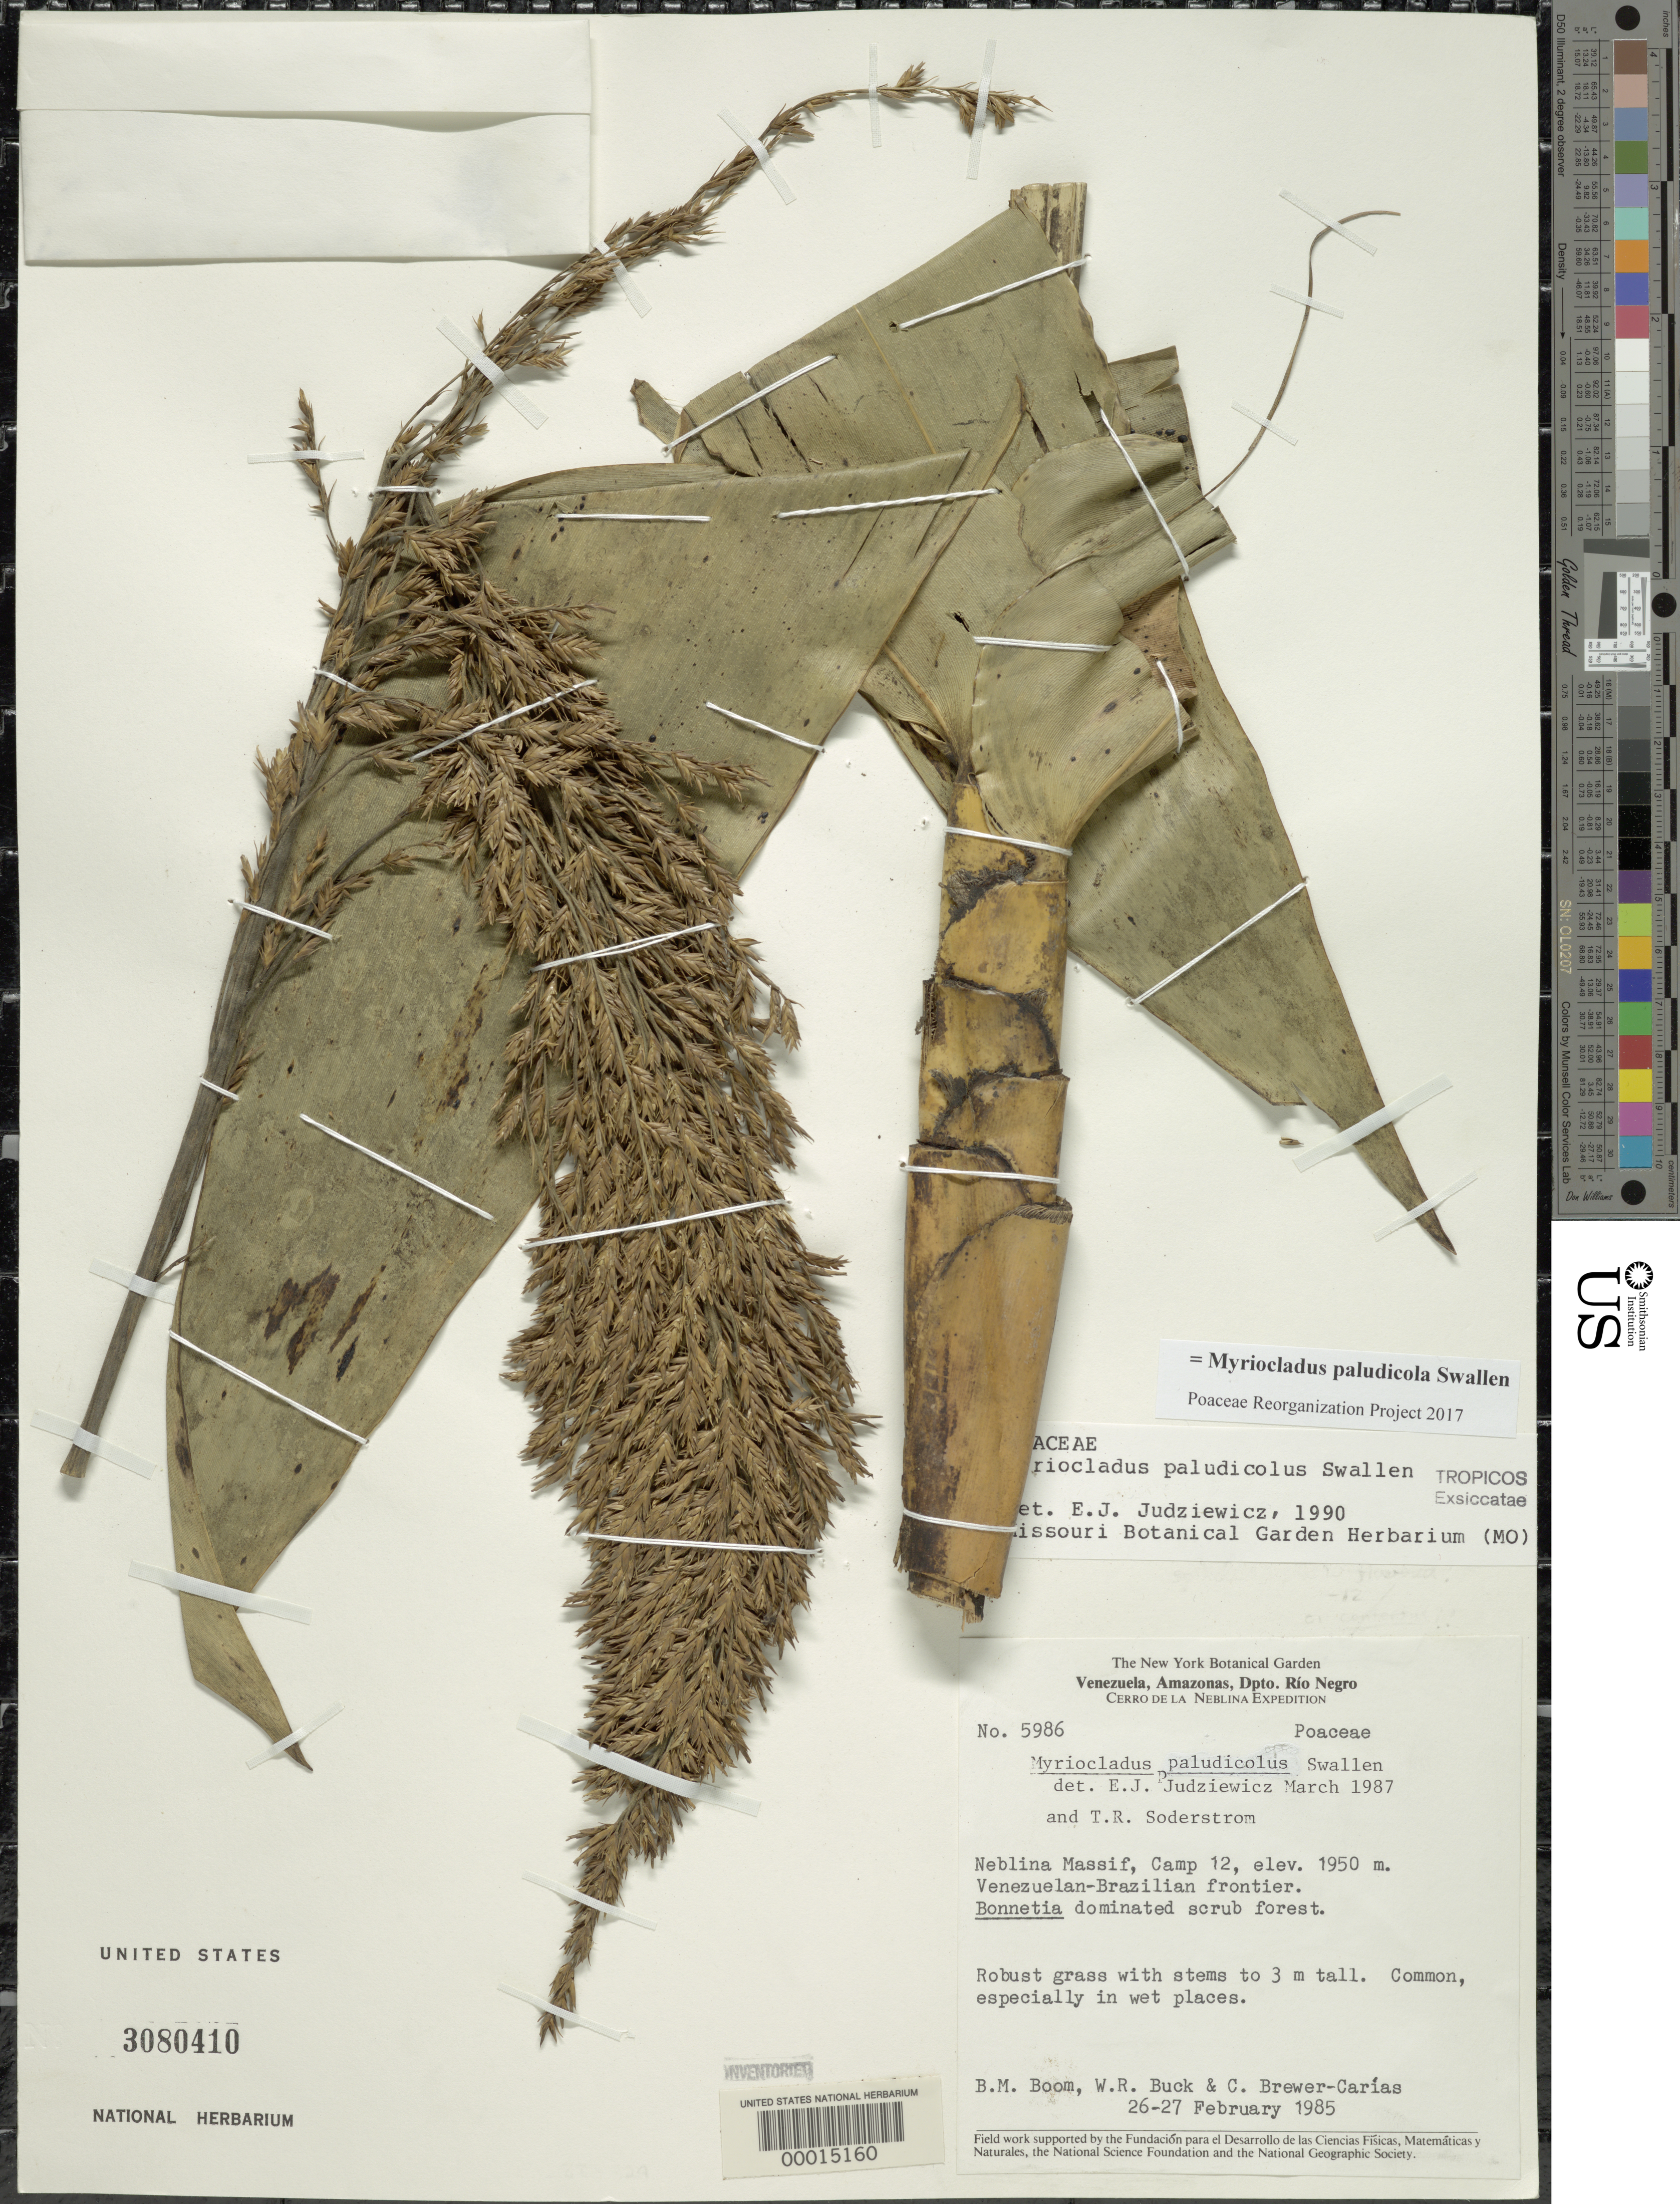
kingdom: Plantae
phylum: Tracheophyta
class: Liliopsida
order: Poales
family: Poaceae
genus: Myriocladus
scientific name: Myriocladus paludicola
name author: Swallen in Maguire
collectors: B. M. Boom, W. R. Buck & C. Brewer-Carias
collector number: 5986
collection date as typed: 27 Feb 1985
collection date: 1985-02-27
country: Venezuela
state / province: Amazonas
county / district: Rio Negro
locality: Neblina massif, camp 12, cerro de la neblina; venezuelan-brazilian frontier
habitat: Scrub forest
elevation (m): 1950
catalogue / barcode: US 3080410